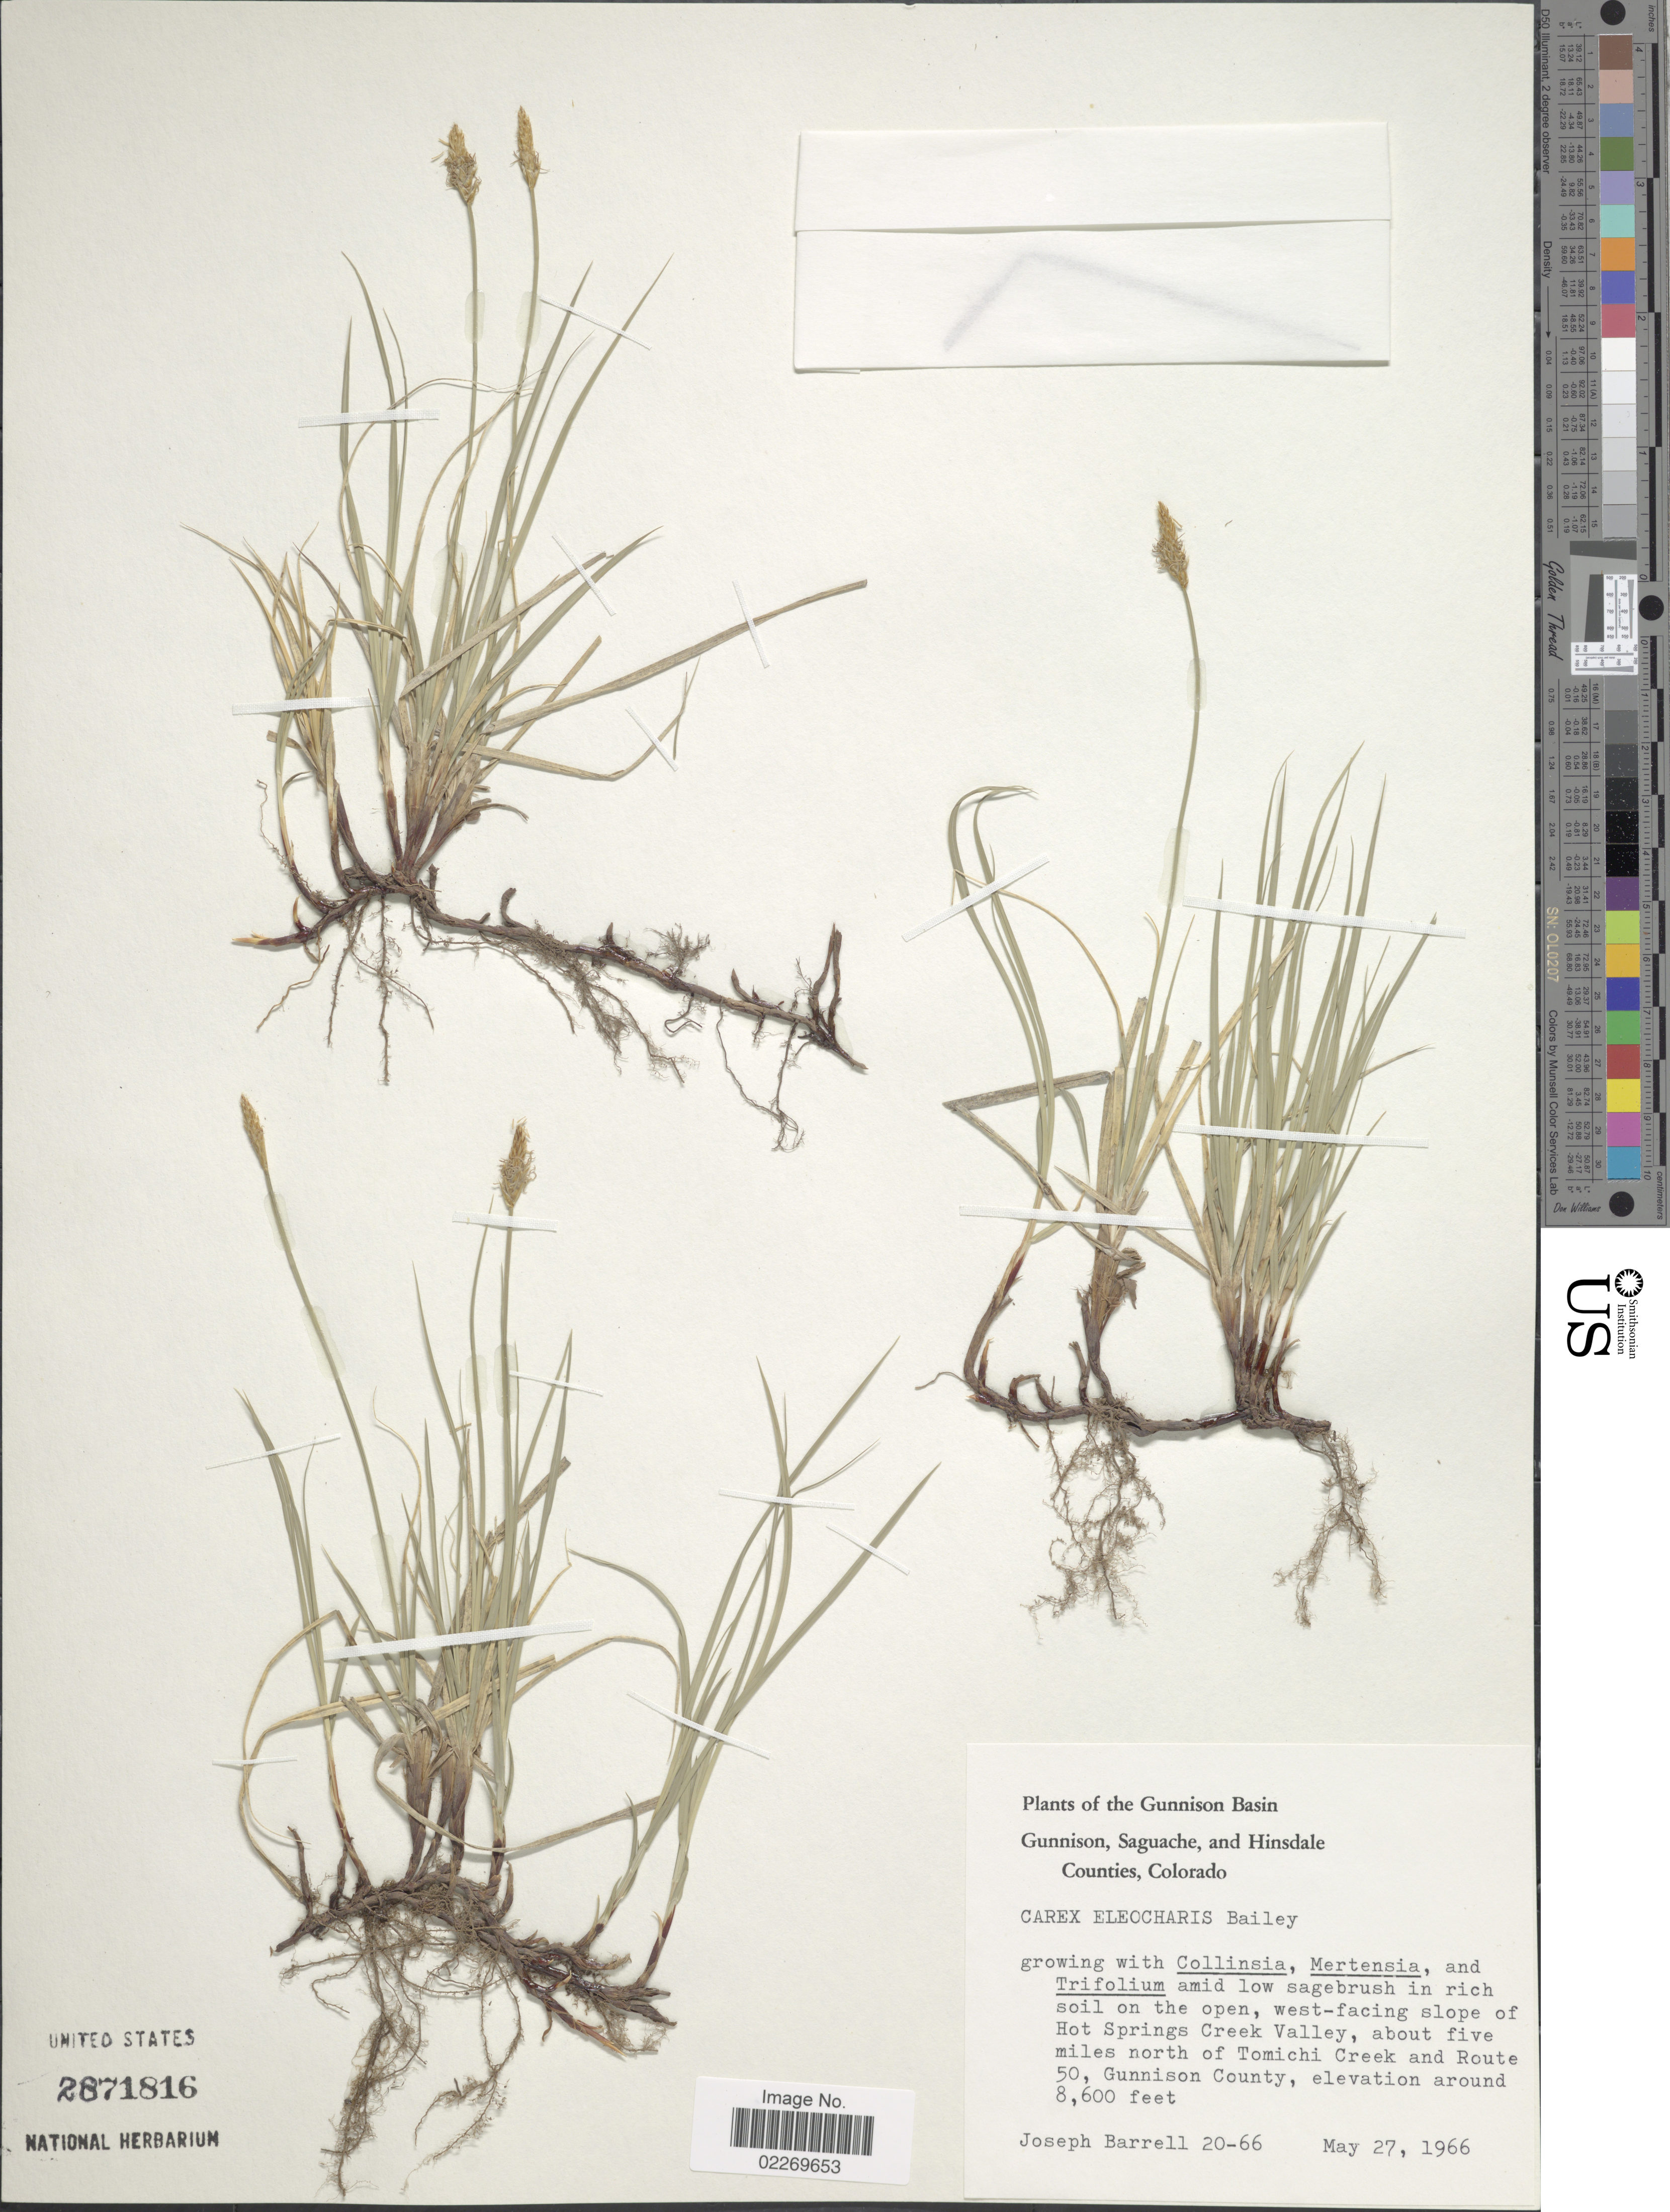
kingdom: Plantae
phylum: Tracheophyta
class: Liliopsida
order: Poales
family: Cyperaceae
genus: Carex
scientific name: Carex eleocharis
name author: L.H. Bailey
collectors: J. Barrell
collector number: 20-66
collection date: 1966-05-27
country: United States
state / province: Colorado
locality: Gunnison Basin, Gunnison, Saguache, and Hinsdale Counties, west-facing slope of Hot Springs Creek valley, about five miles north of Tomichi Creel and Route 50, Gunnison County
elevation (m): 2621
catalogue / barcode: US 2871816